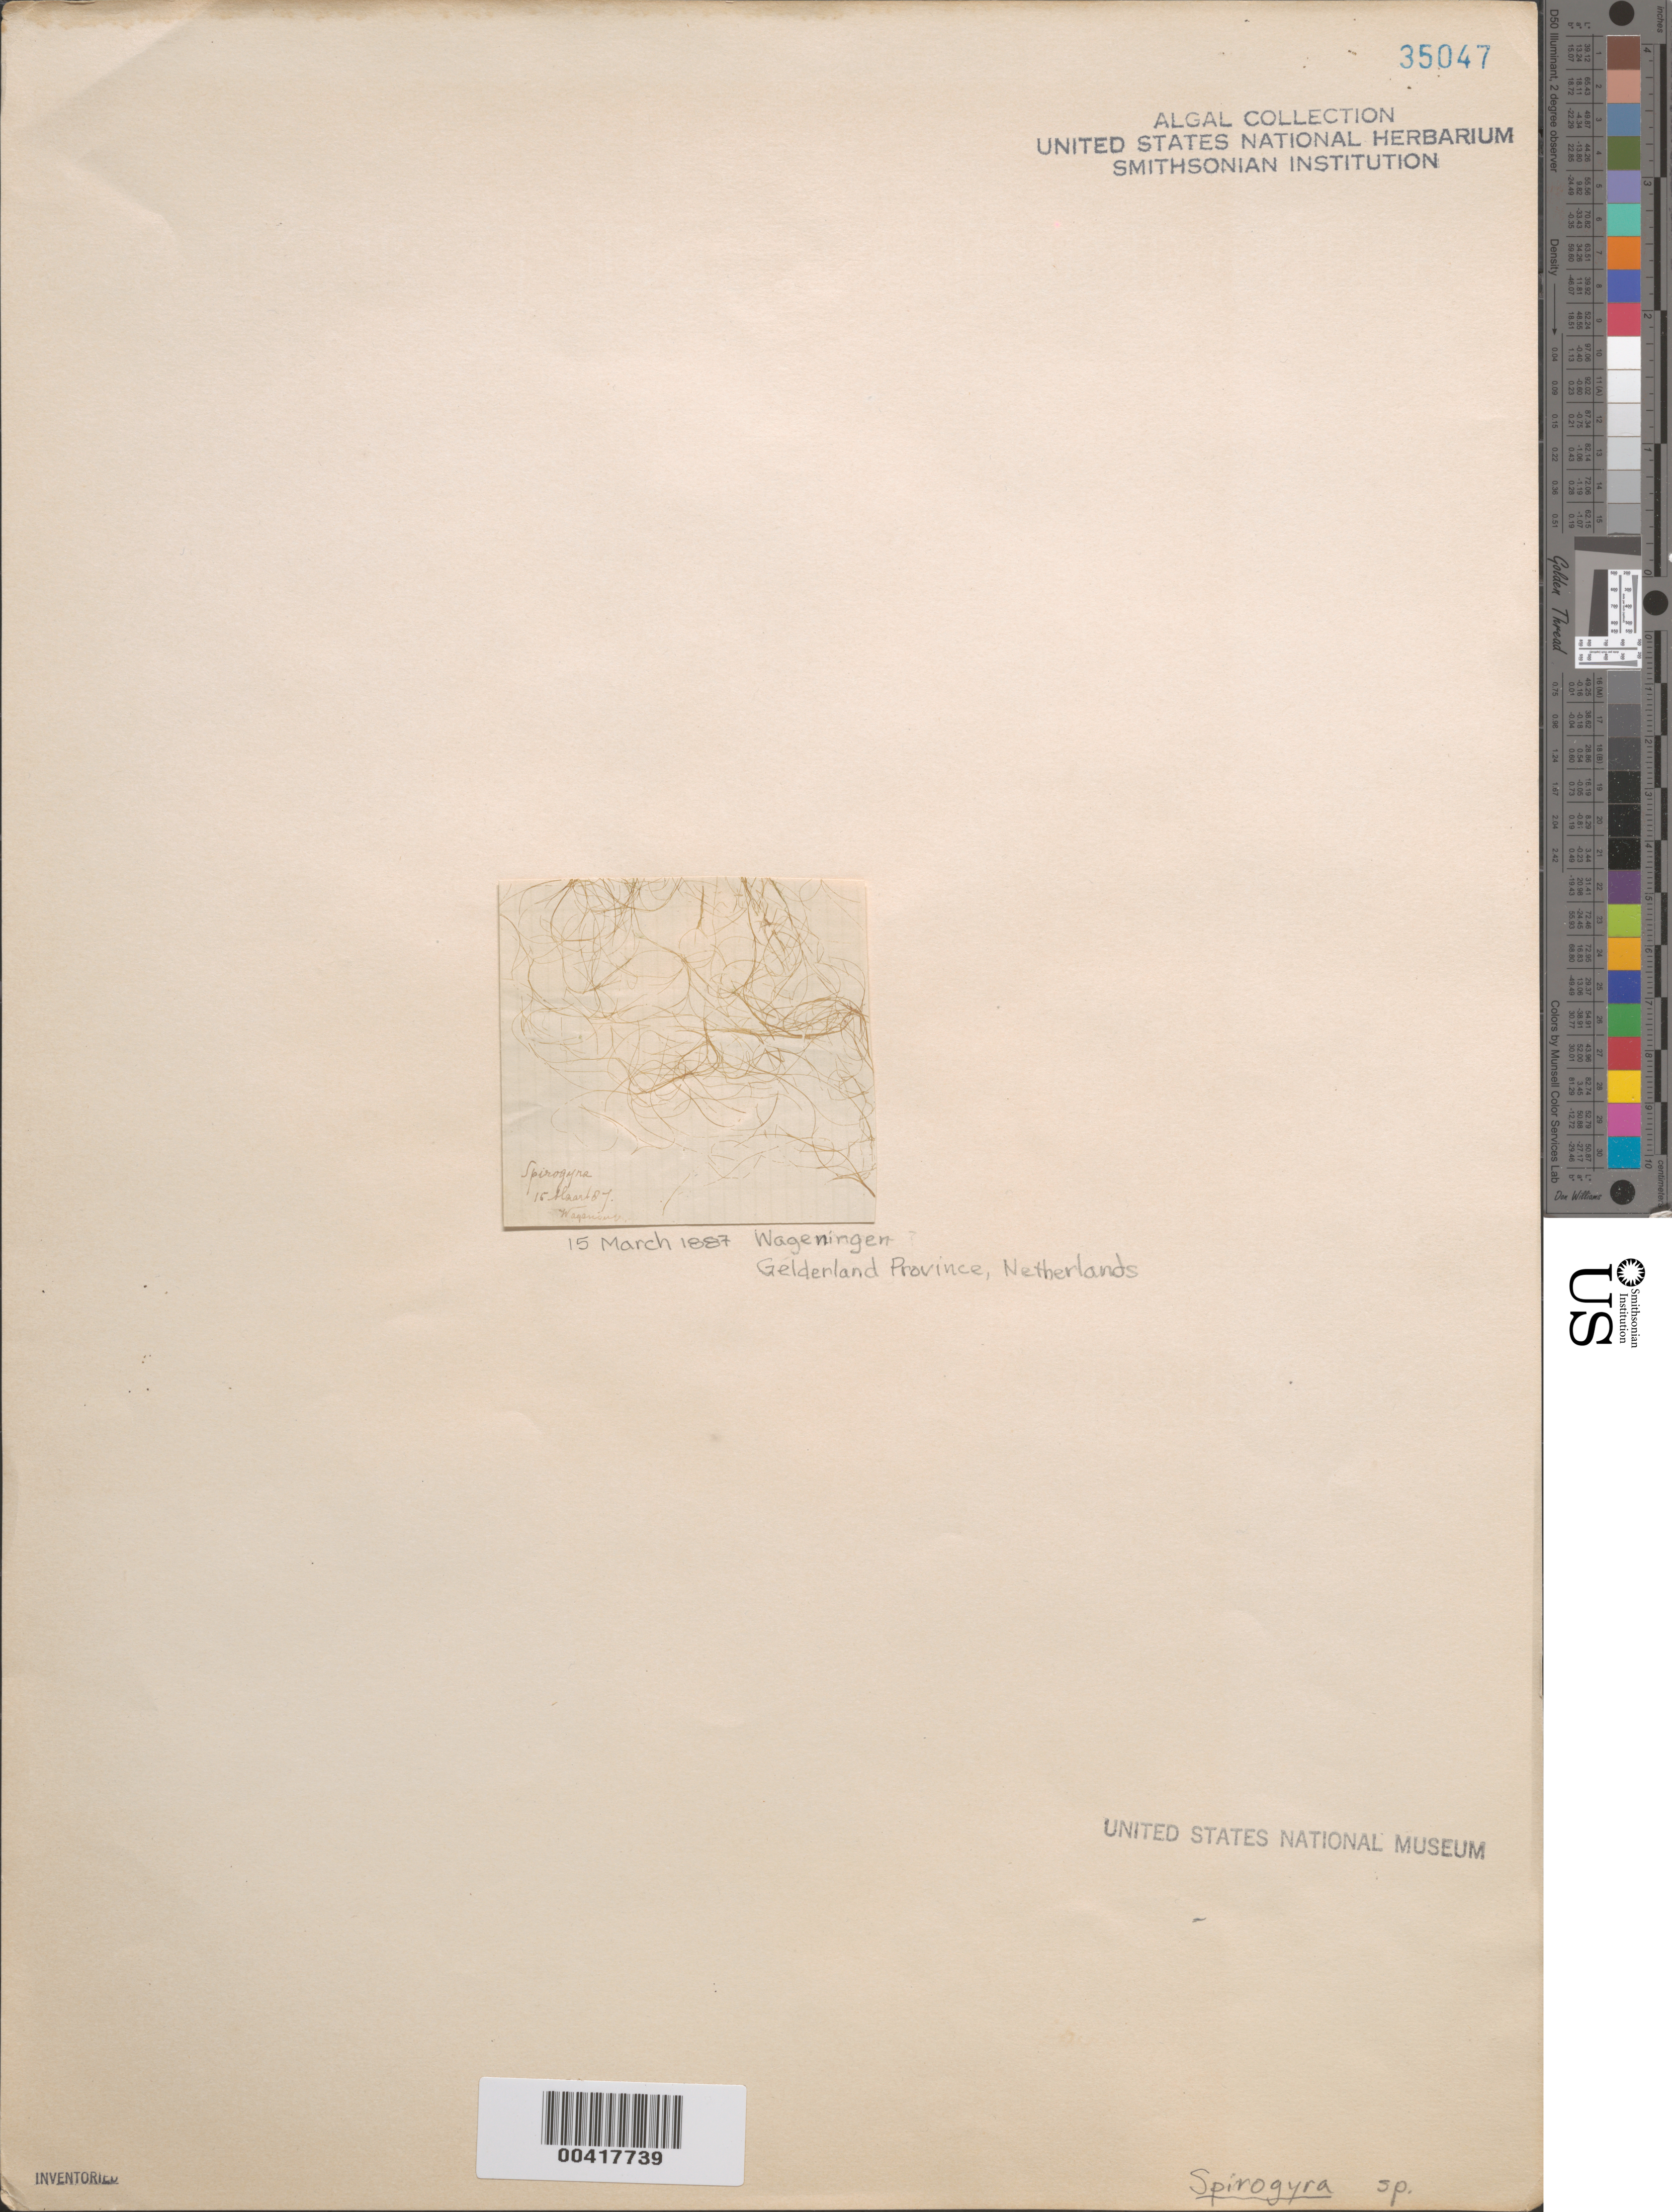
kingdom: Plantae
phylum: Charophyta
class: Zygnematophyceae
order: Zygnematales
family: Zygnemataceae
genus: Spirogyra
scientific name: Spirogyra sp.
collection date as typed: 15 Mar 1887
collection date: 1887-03-15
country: Netherlands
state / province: Gelderland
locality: Wageningen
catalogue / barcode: US 35047